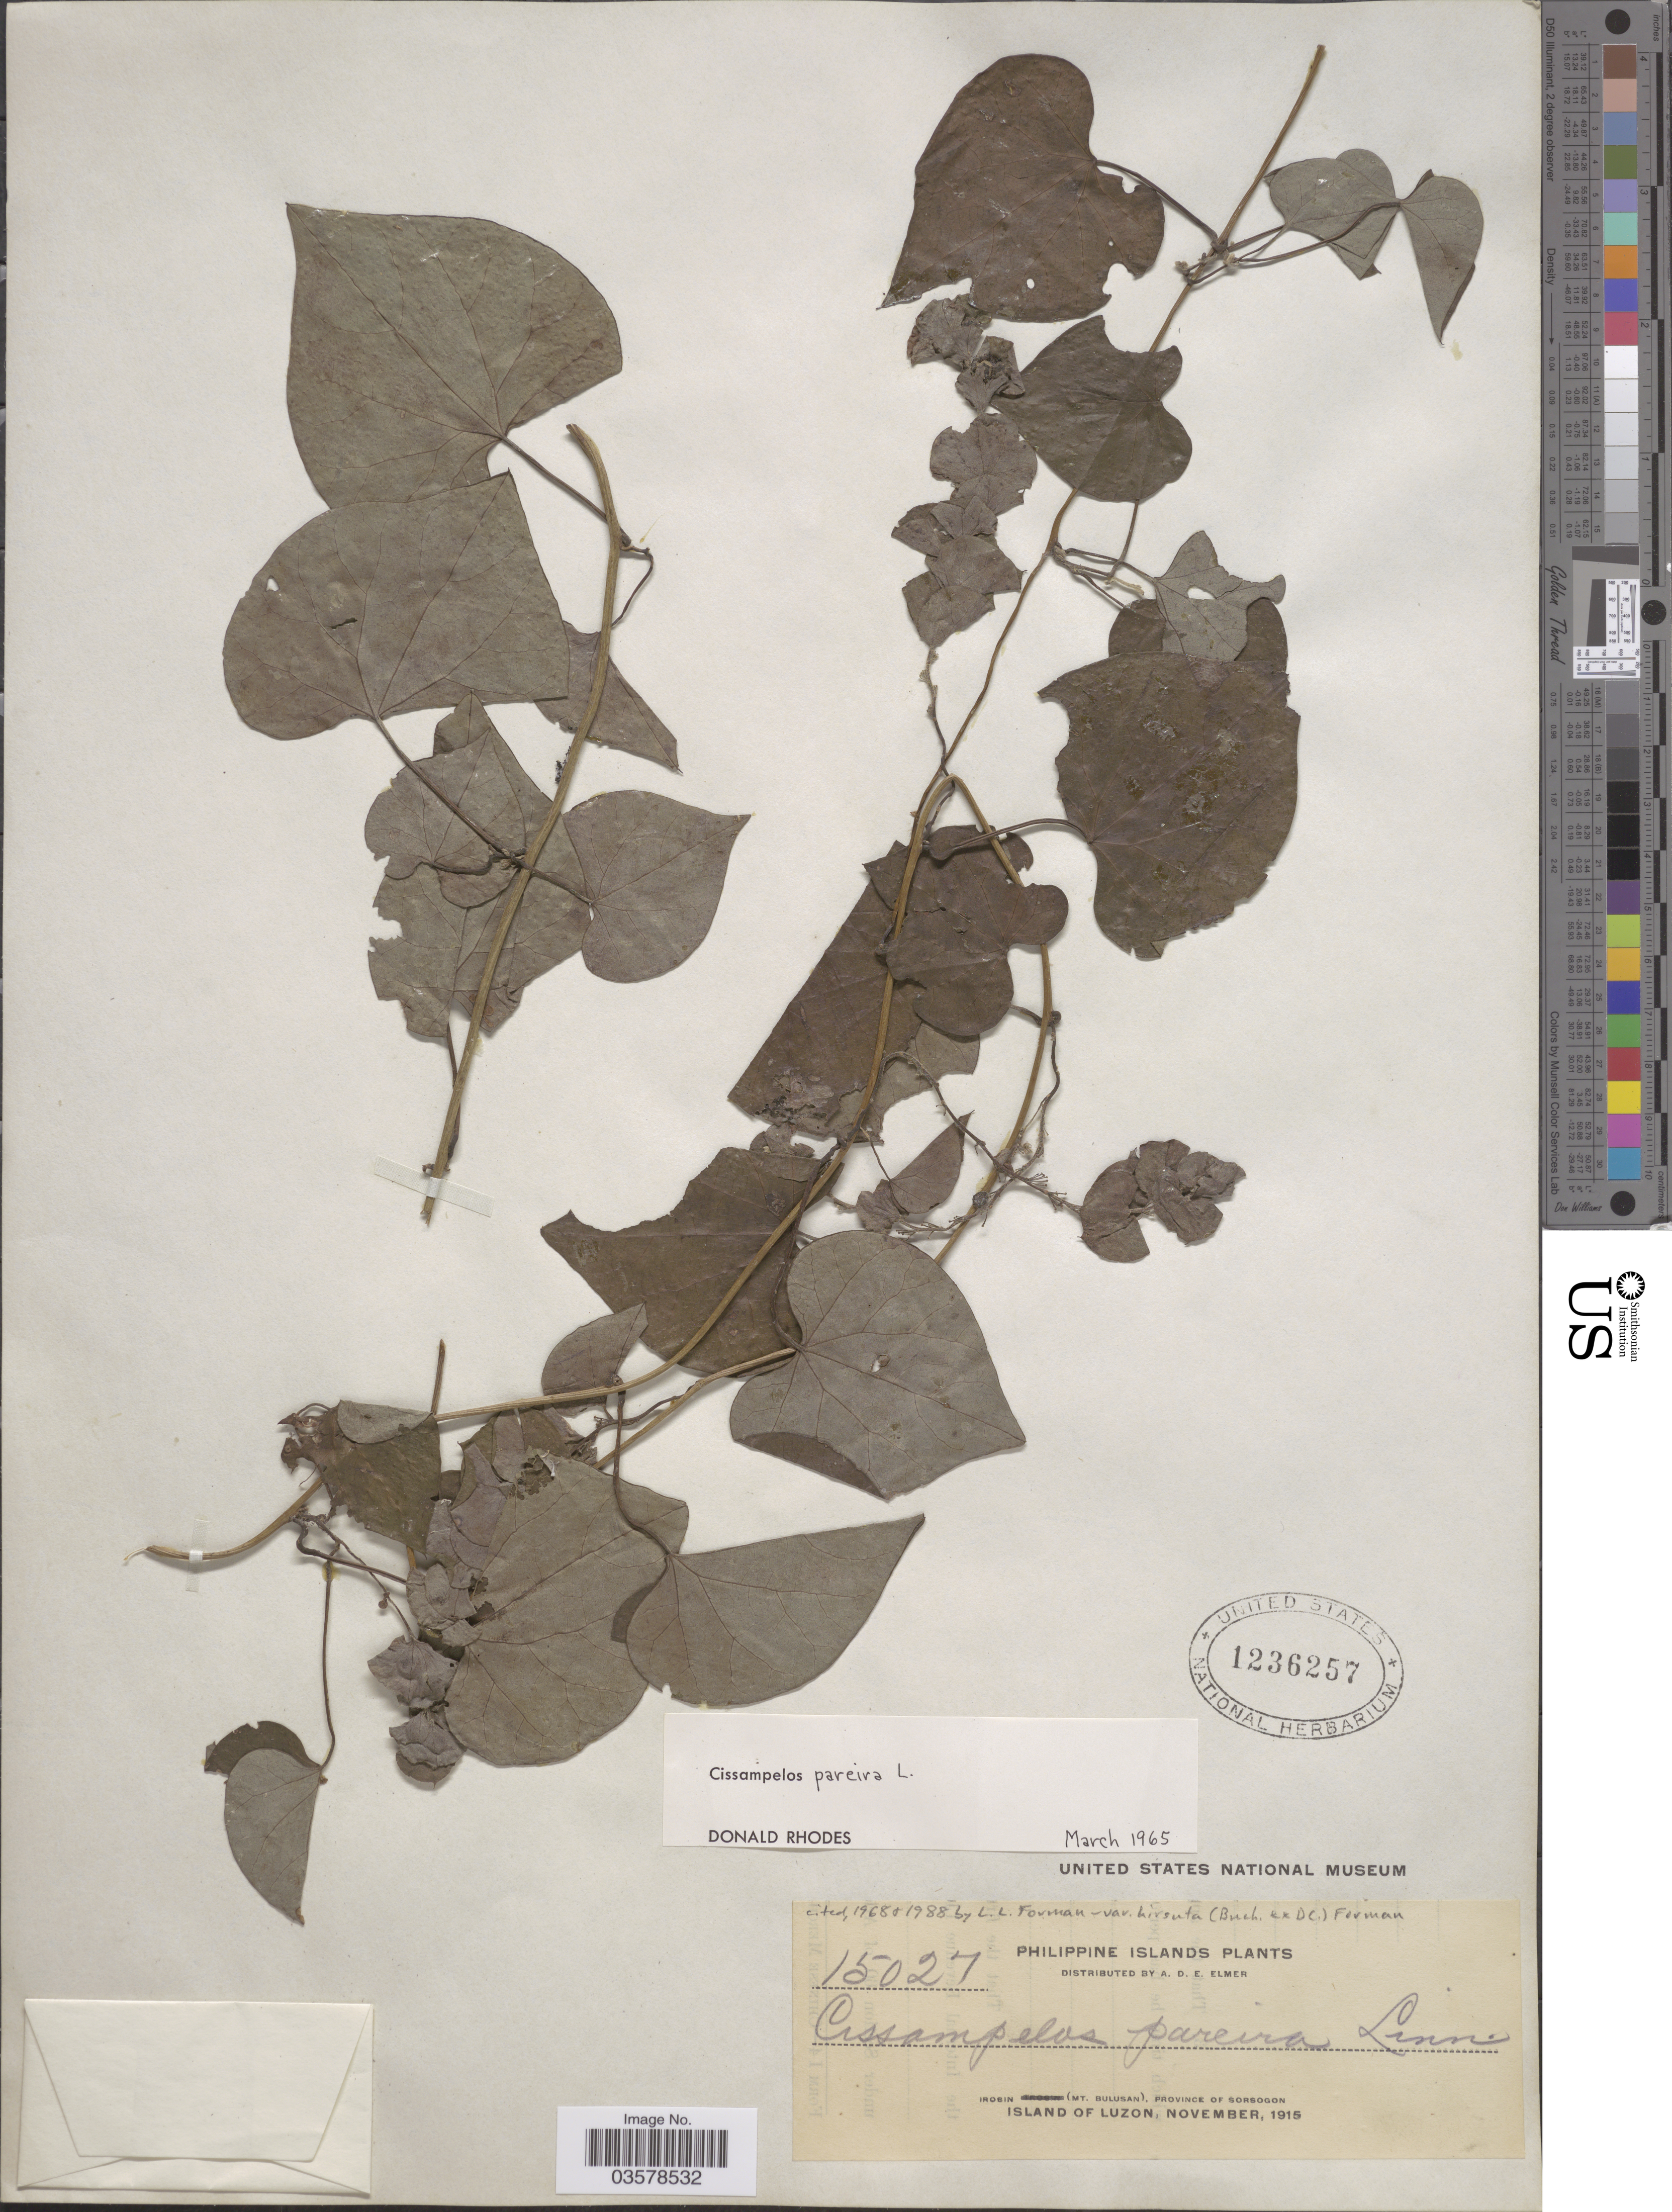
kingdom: Plantae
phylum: Tracheophyta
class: Magnoliopsida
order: Ranunculales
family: Menispermaceae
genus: Cissampelos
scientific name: Cissampelos pareira var. hirsuta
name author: (Buch.-Ham. ex DC.) Forman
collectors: A. D. E. Elmer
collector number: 15027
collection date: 1915-11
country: Philippines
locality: Philippine Islands. Irosin (Mt. Bulusan), Province of Sorsogon. Island of Luzon.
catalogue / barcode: US 1236257